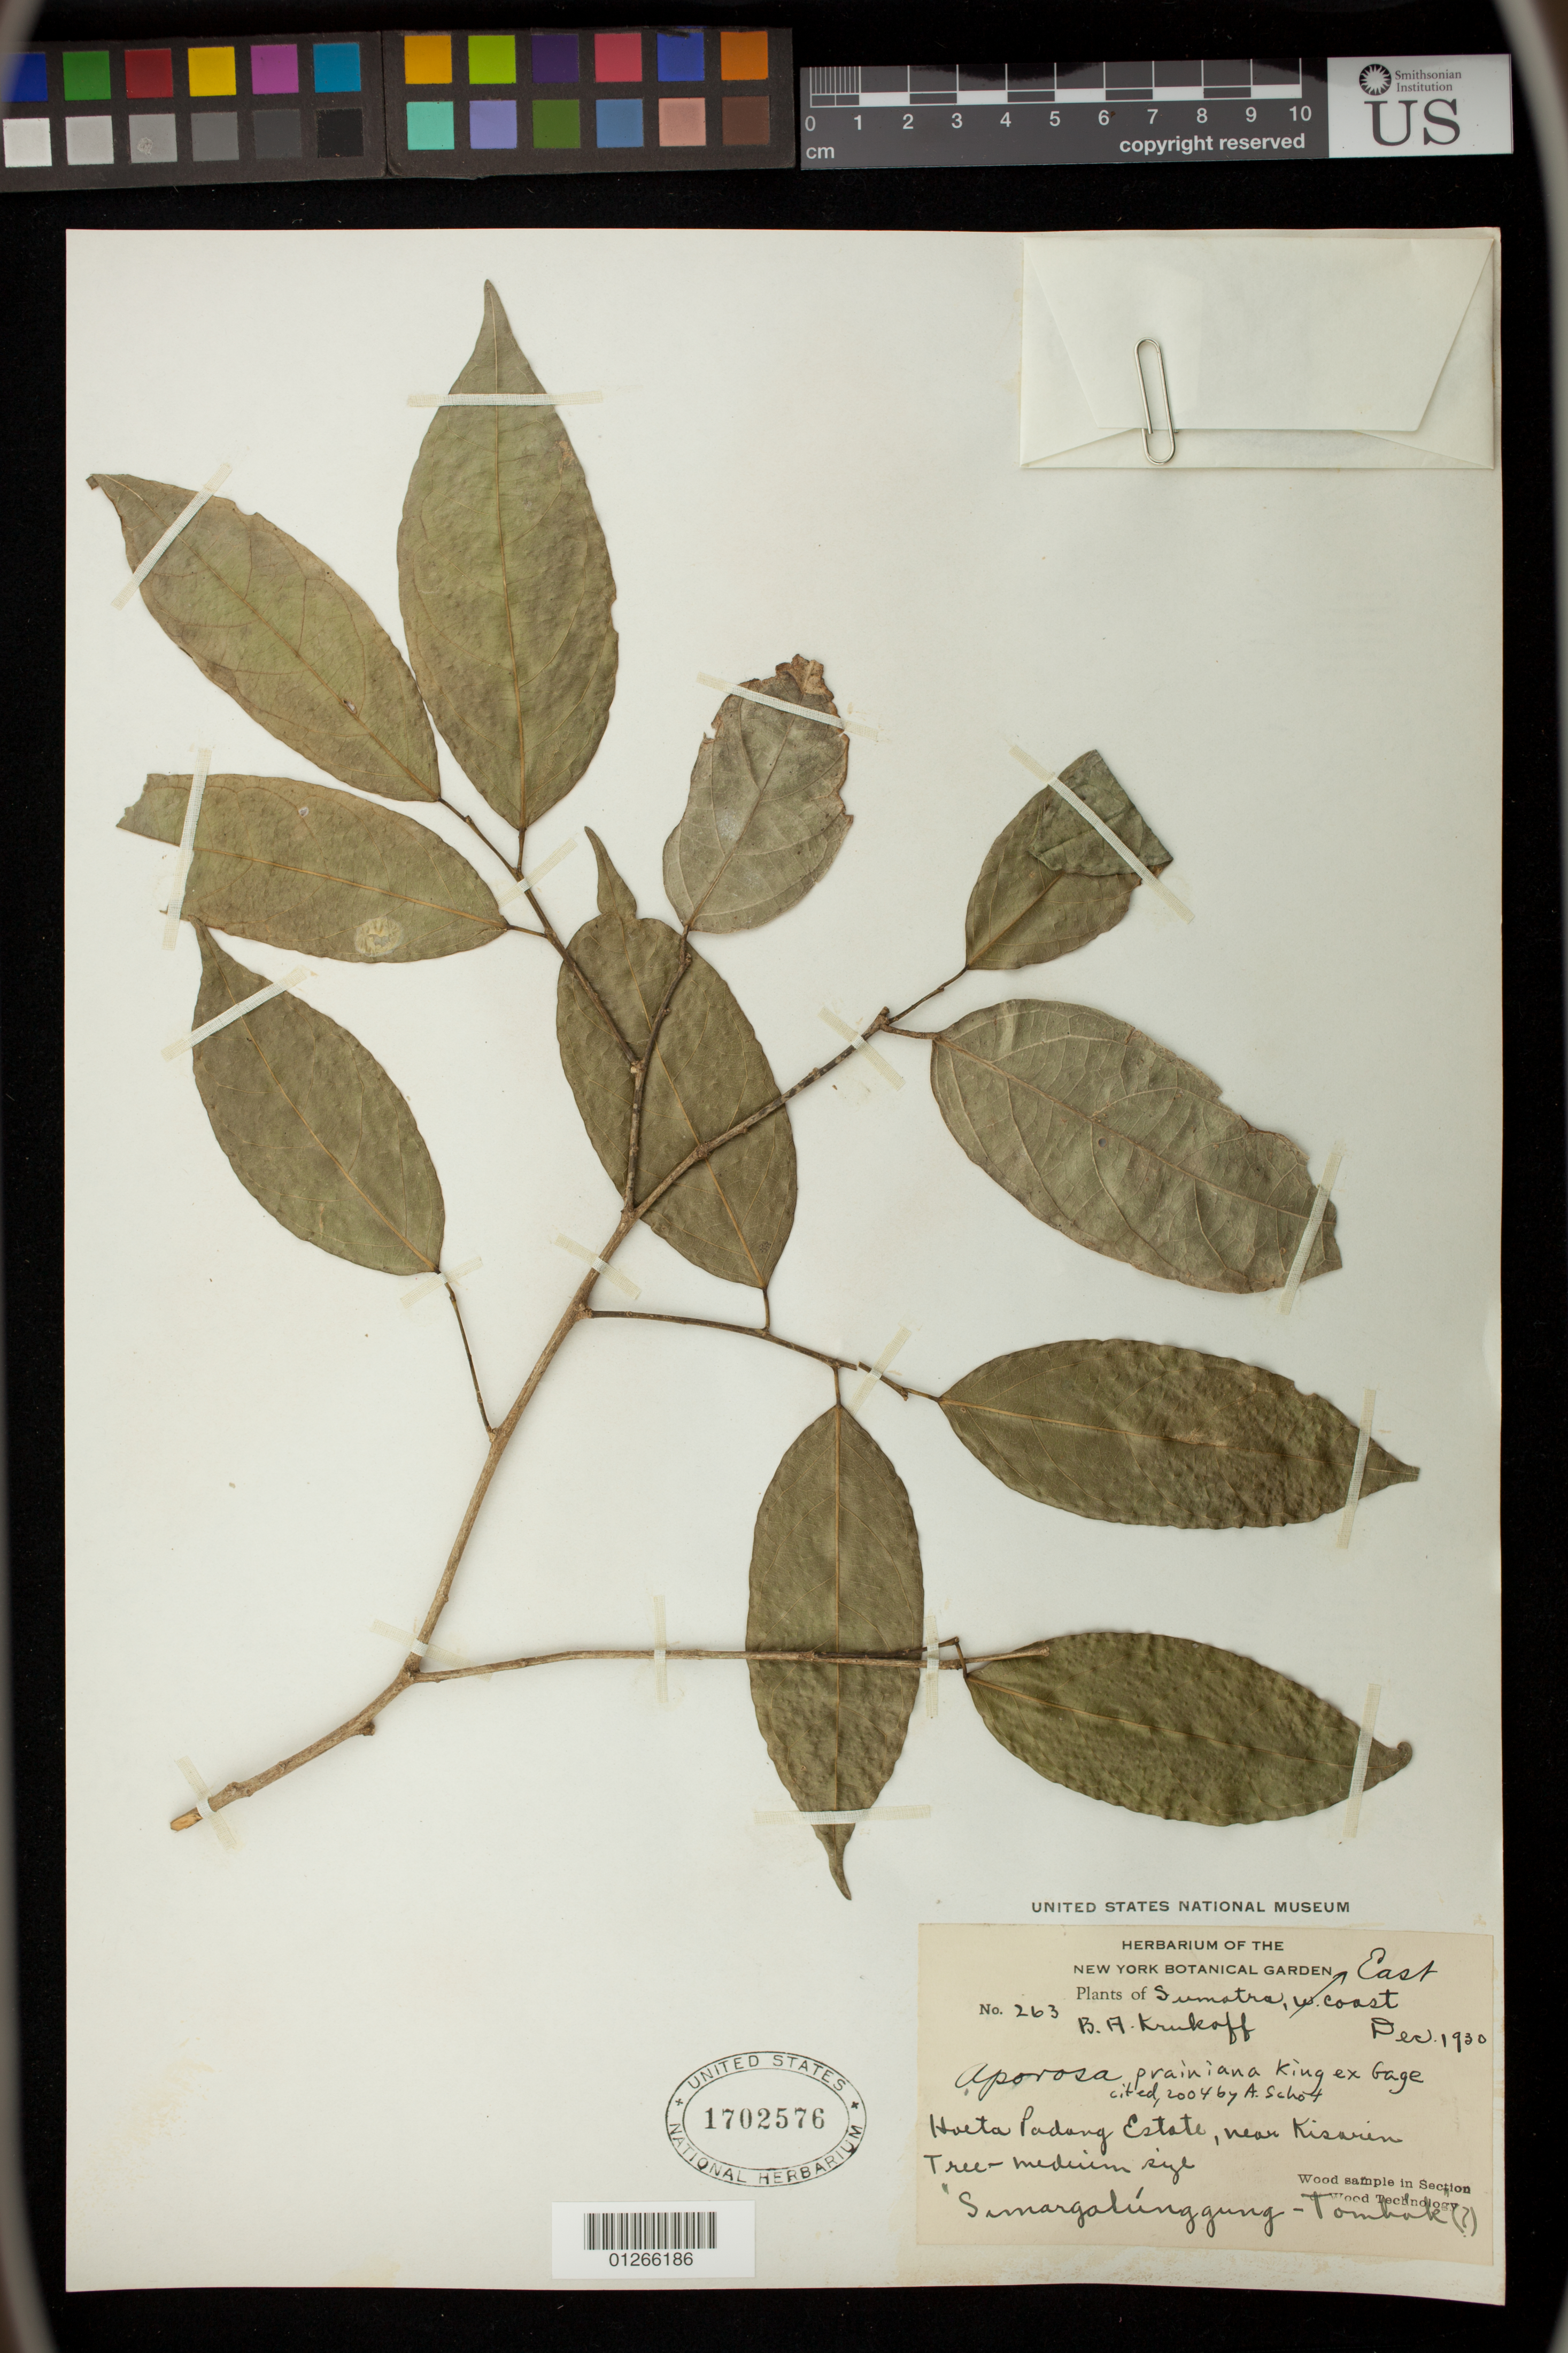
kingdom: Plantae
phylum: Tracheophyta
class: Magnoliopsida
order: Malpighiales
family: Phyllanthaceae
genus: Aporosa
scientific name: Aporosa prainiana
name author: R.M. King & Gamble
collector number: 263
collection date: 1930-12-01/1930-12-31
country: Indonesia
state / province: Sumatra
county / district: Sumatera Utara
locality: Sumatra, East Coast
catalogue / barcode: US 1702576